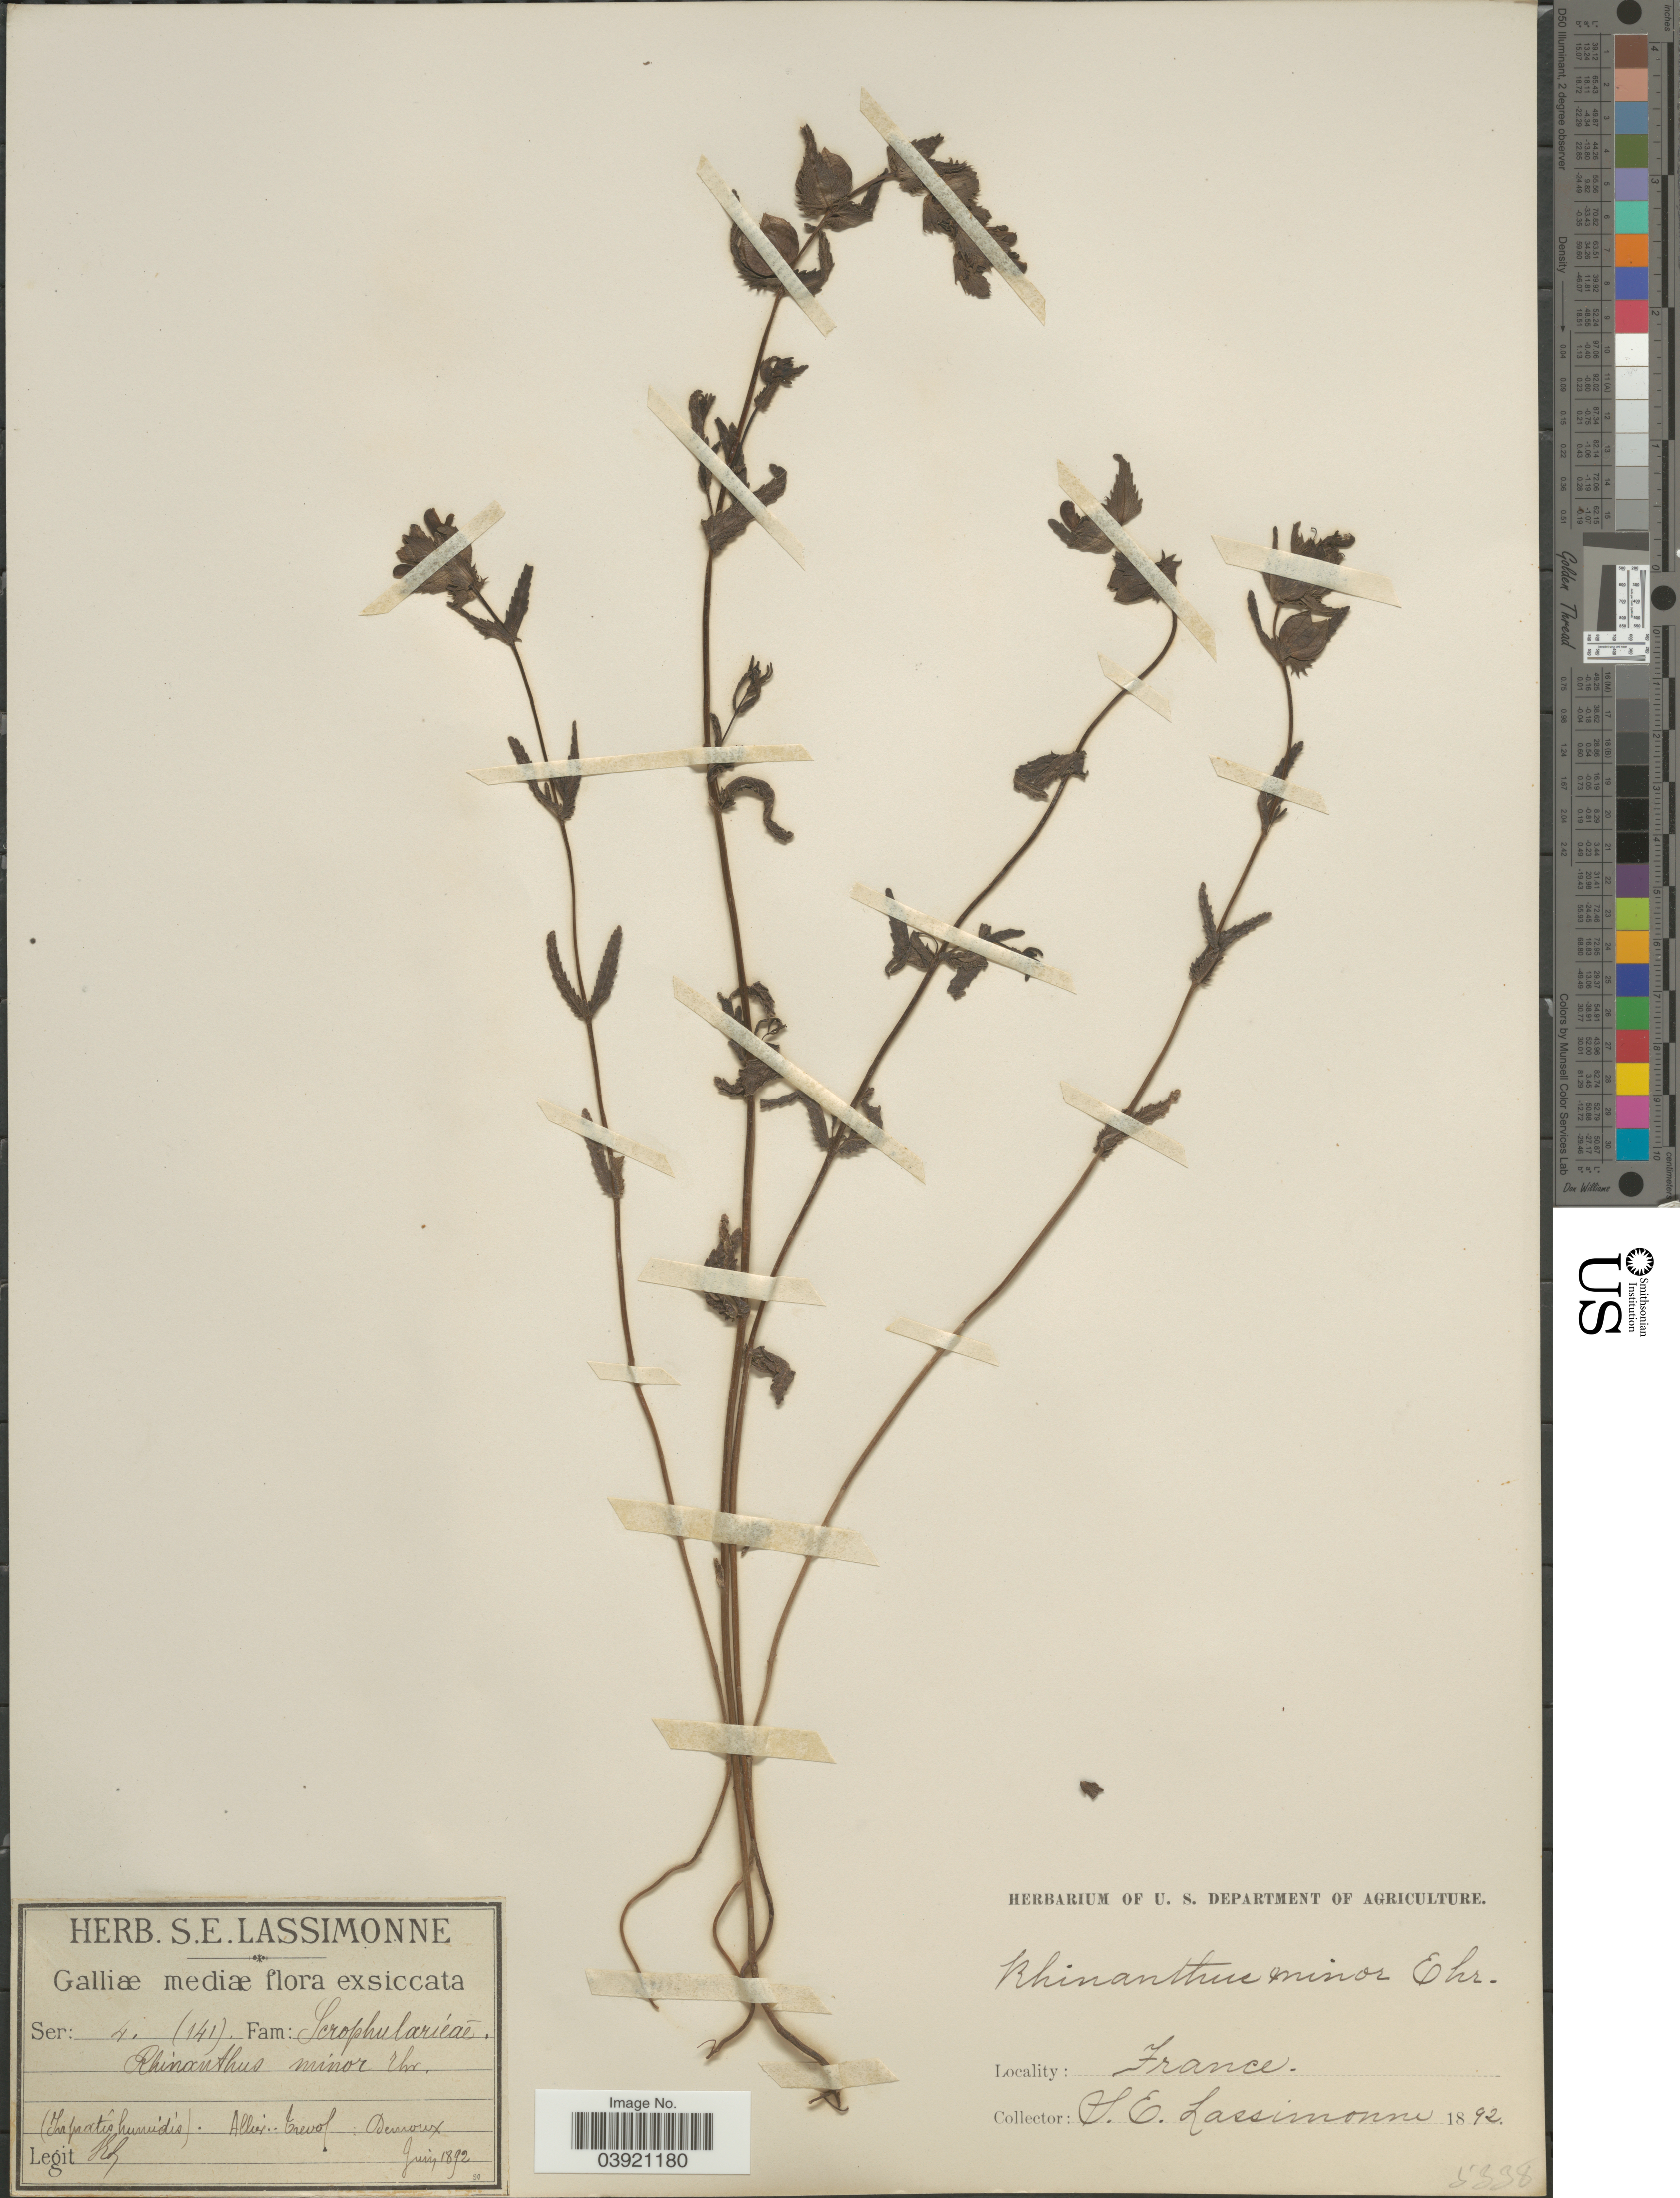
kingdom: Plantae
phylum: Tracheophyta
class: Magnoliopsida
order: Lamiales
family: Orobanchaceae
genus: Rhinanthus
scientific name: Rhinanthus minor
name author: L.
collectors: S. Lassimonne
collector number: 141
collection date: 1892-06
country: France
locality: Galliæ mediæ. (In pratis humidis). Allier -Trevol: Demoux.